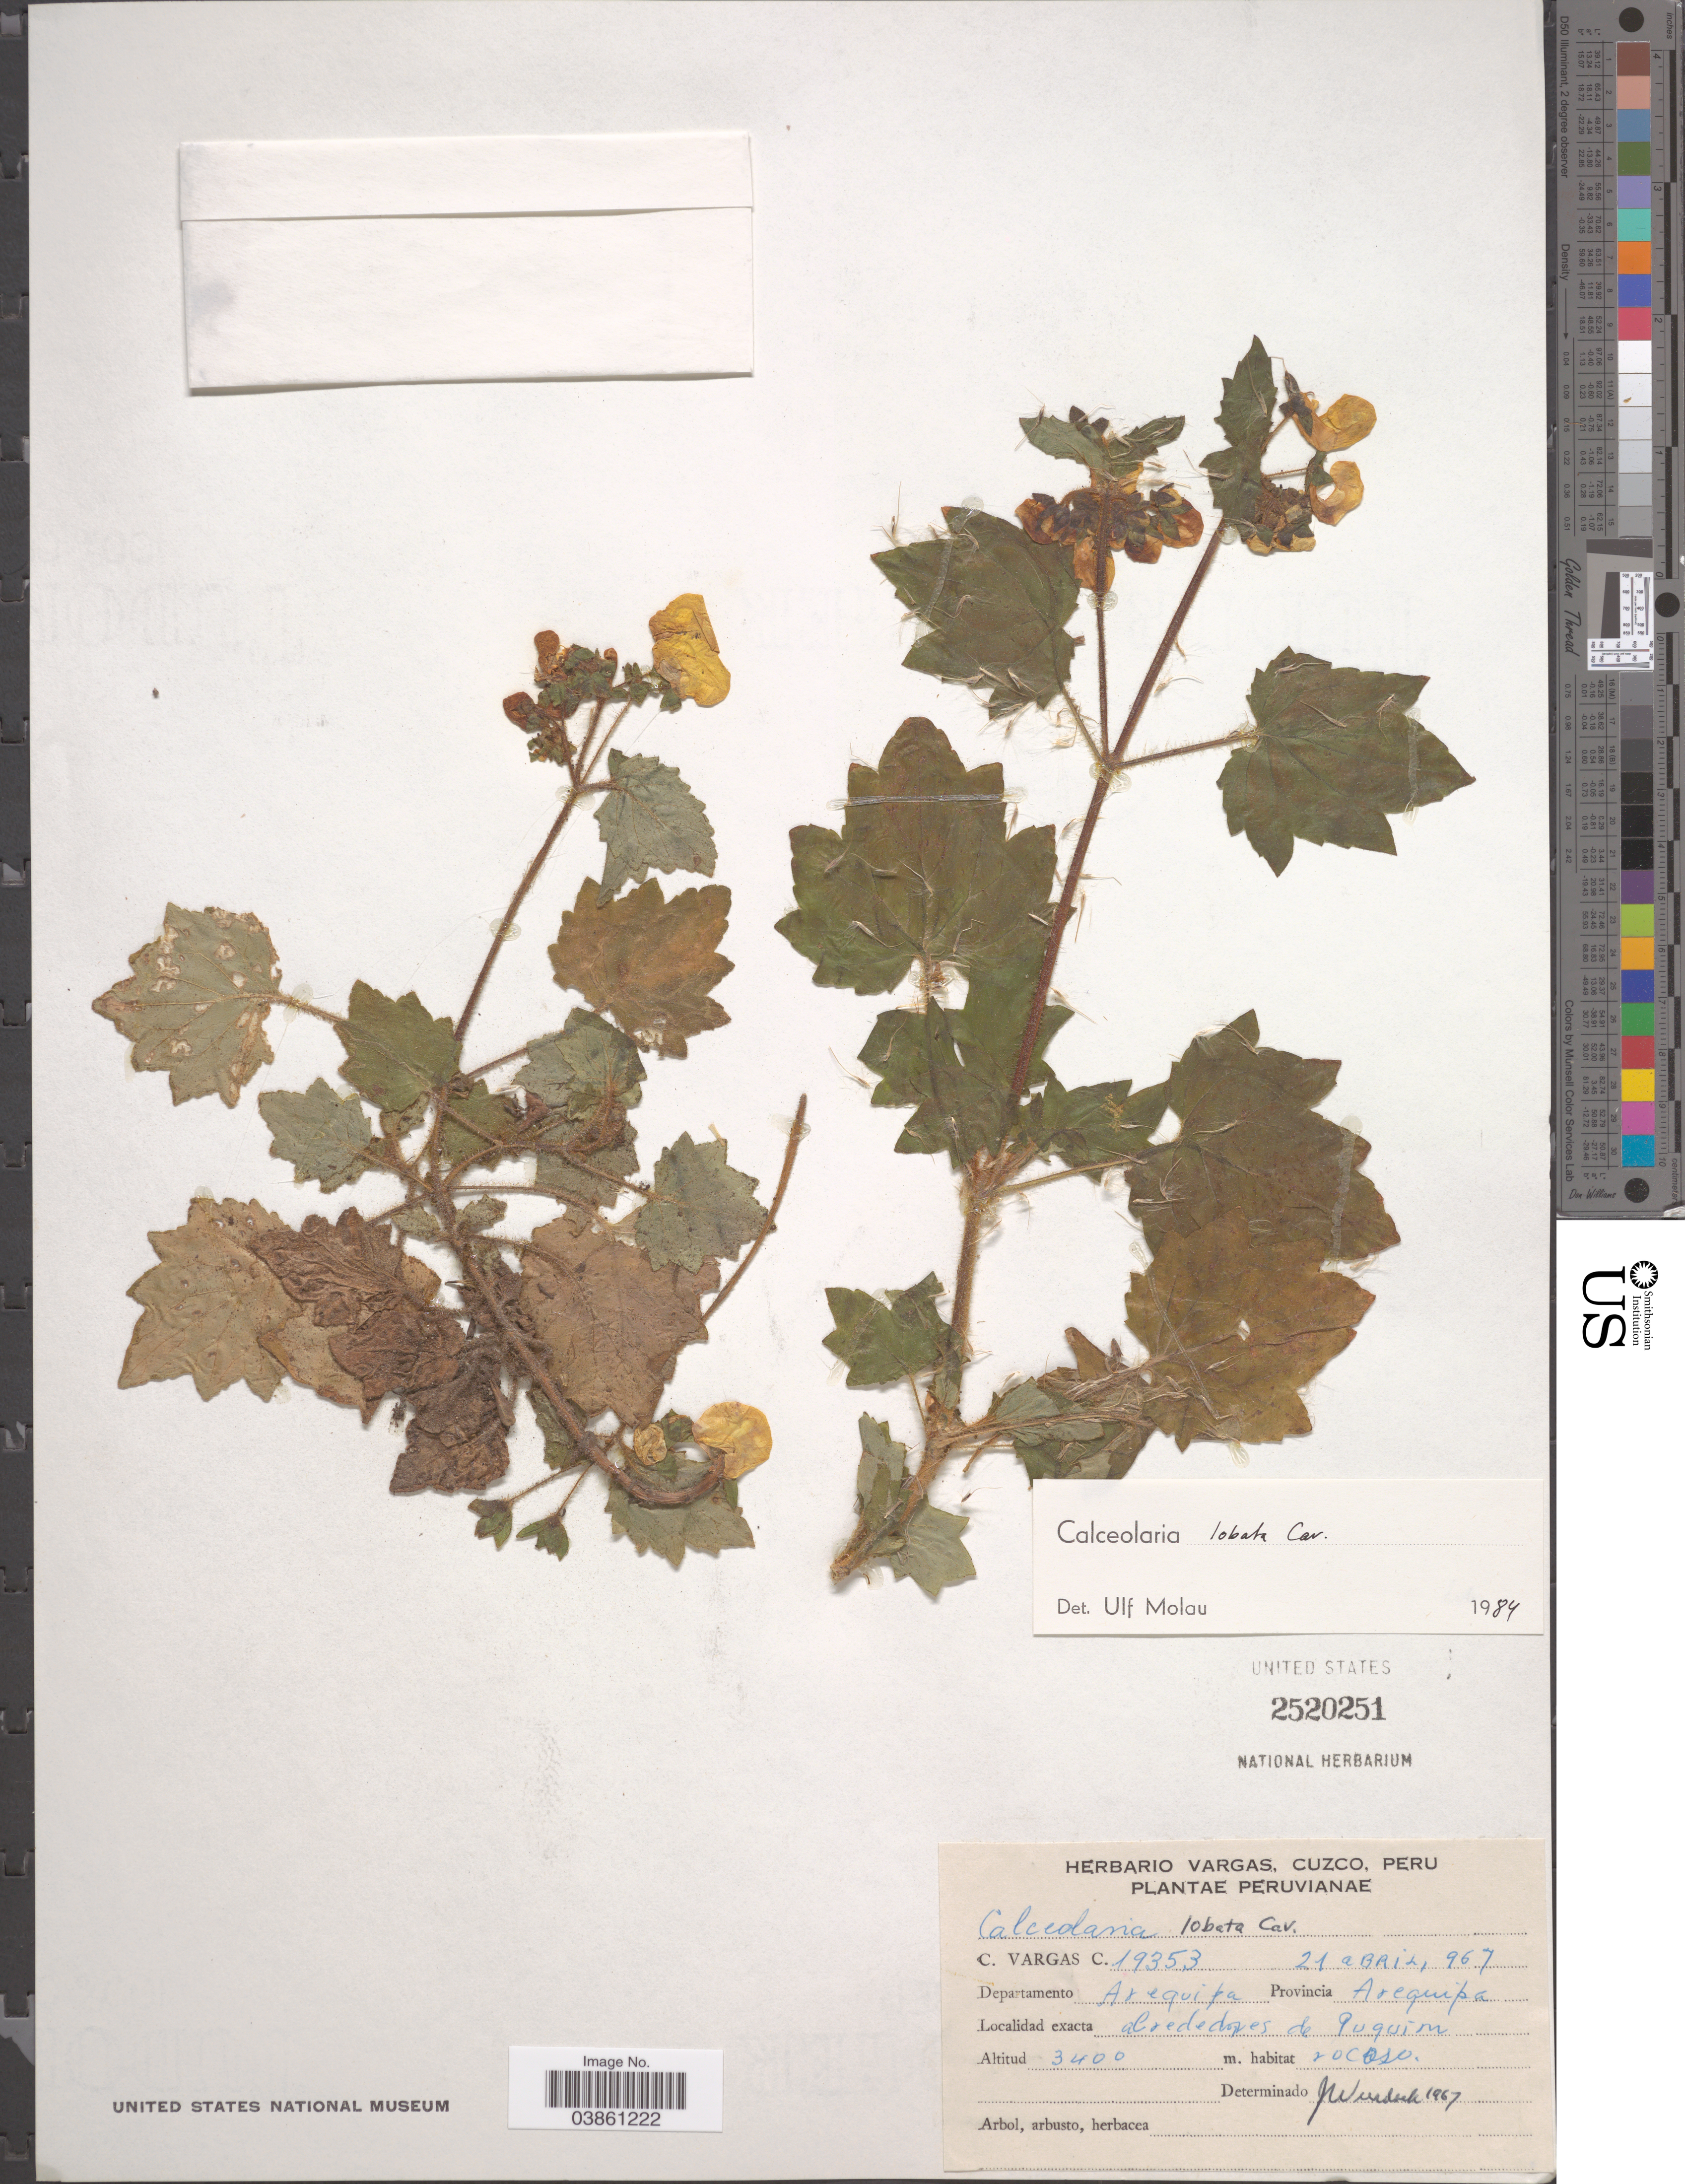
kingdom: Plantae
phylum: Tracheophyta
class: Magnoliopsida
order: Lamiales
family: Calceolariaceae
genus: Calceolaria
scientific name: Calceolaria lobata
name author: Cav.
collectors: C. Vargas Calderón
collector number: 19353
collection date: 1967-04-21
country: Peru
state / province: Arequipa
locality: Departamento Arequipa. Alrededores de Puquin.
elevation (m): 3400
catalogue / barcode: US 2520251